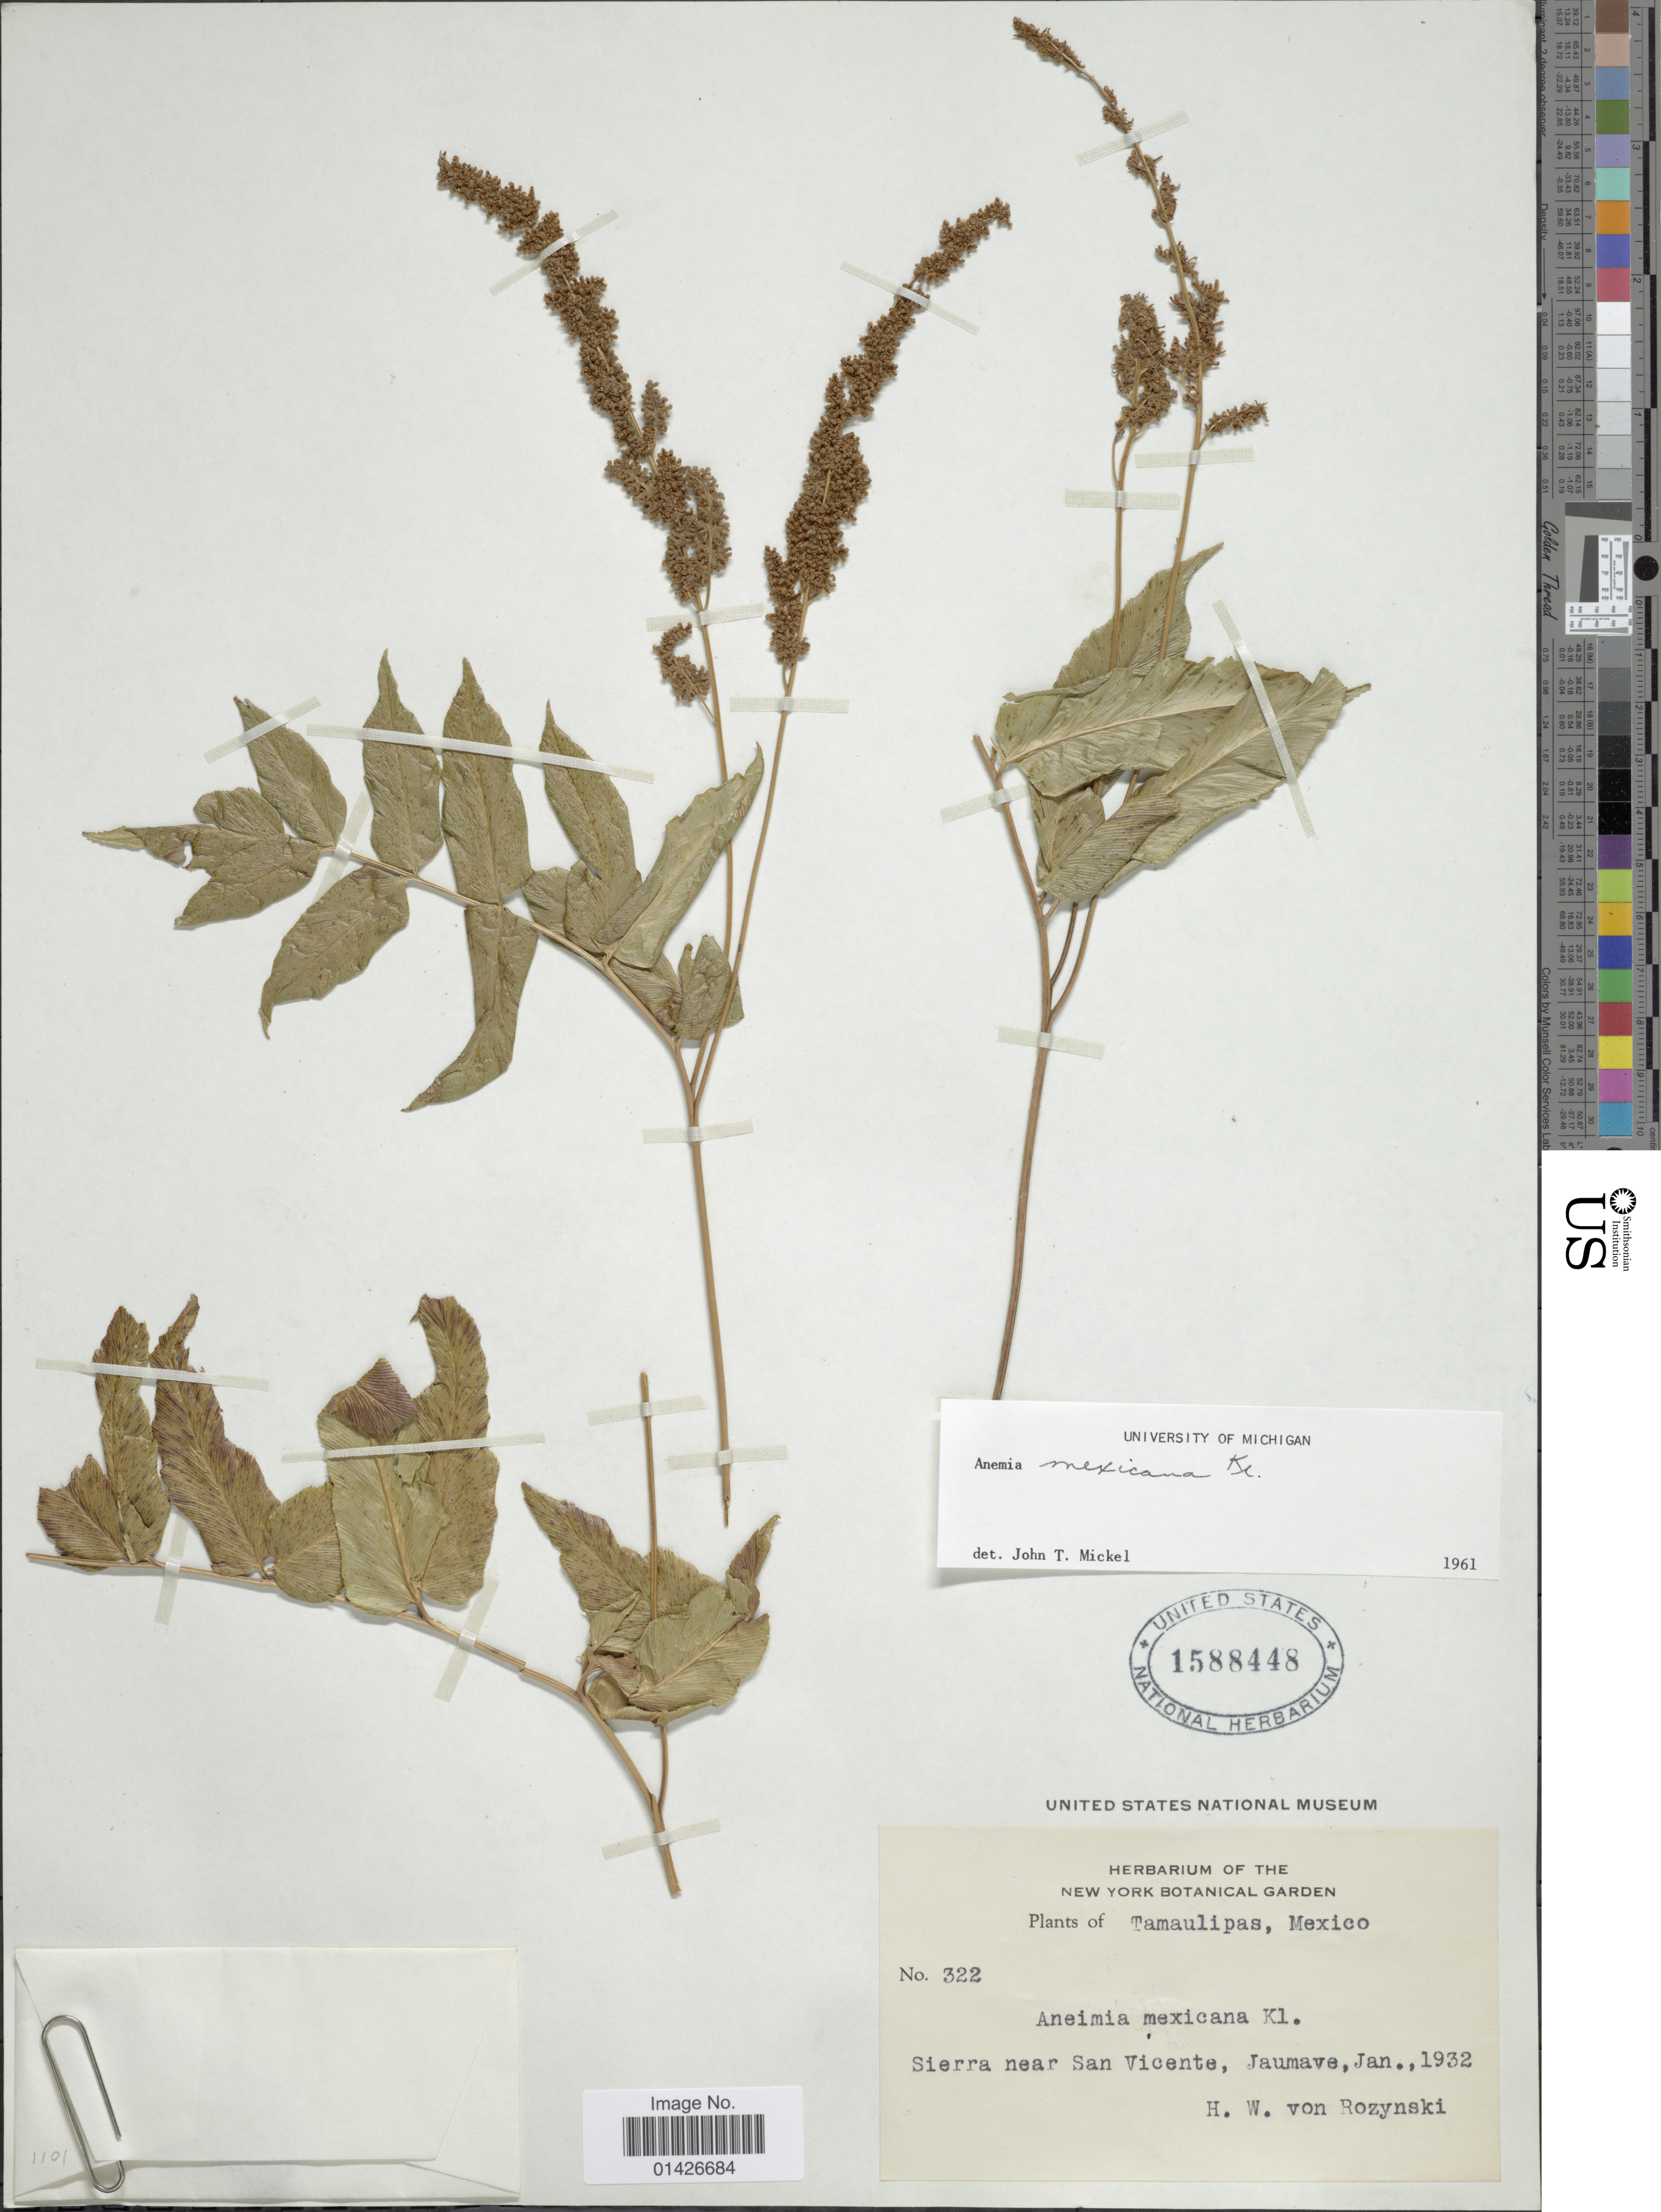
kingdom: Plantae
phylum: Tracheophyta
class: Polypodiopsida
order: Schizaeales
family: Anemiaceae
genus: Anemia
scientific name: Anemia mexicana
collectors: Rozynski, H. W. von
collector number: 322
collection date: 1932-01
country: Mexico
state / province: Tamaulipas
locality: Sierra near San Vicinete, Jaumave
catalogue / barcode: US 1588448